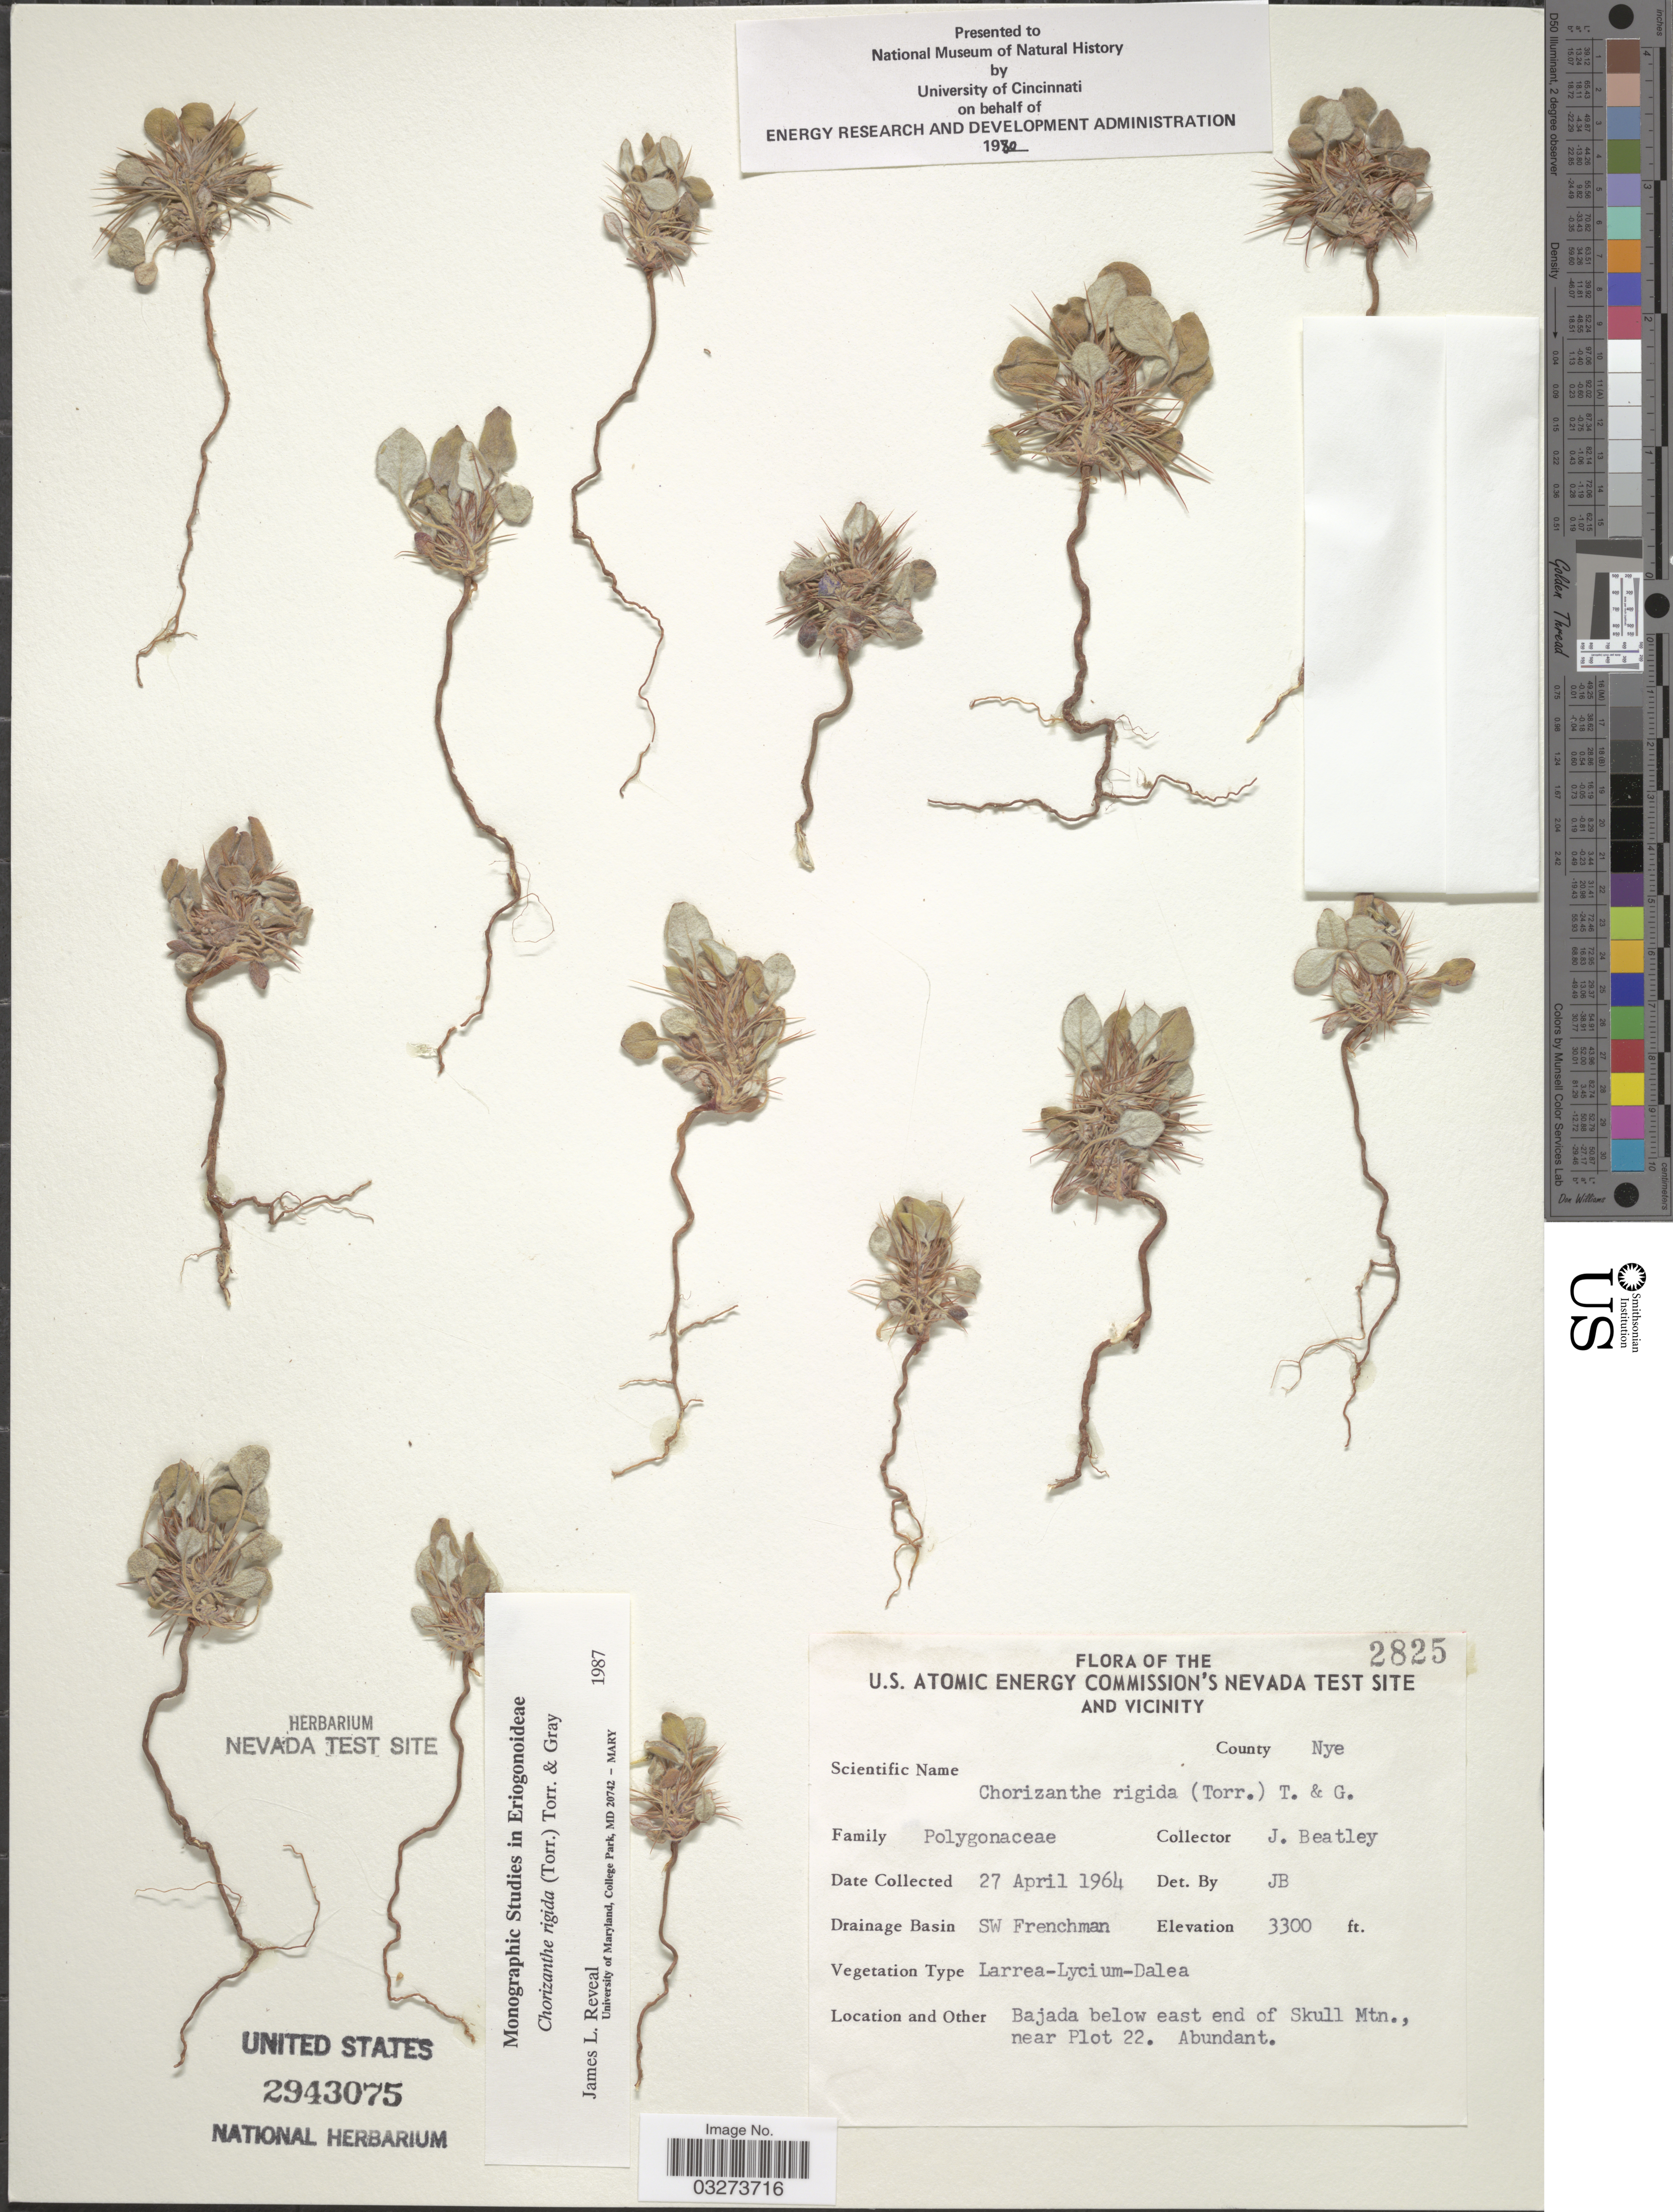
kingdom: Plantae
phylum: Tracheophyta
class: Magnoliopsida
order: Caryophyllales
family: Polygonaceae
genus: Chorizanthe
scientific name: Chorizanthe rigida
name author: (Torr.) Torr. & A. Gray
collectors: J. C. Beatley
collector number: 2825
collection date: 1964-04-27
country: United States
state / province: Nevada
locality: U.S. Atomic Energy Commission's Nevada Test Site and Vicinity, County Nye, Drainage Basin SW Frenchman, Bajada below east end of Skull Mtn., near Plot 22.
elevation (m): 1006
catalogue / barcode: US 2943075